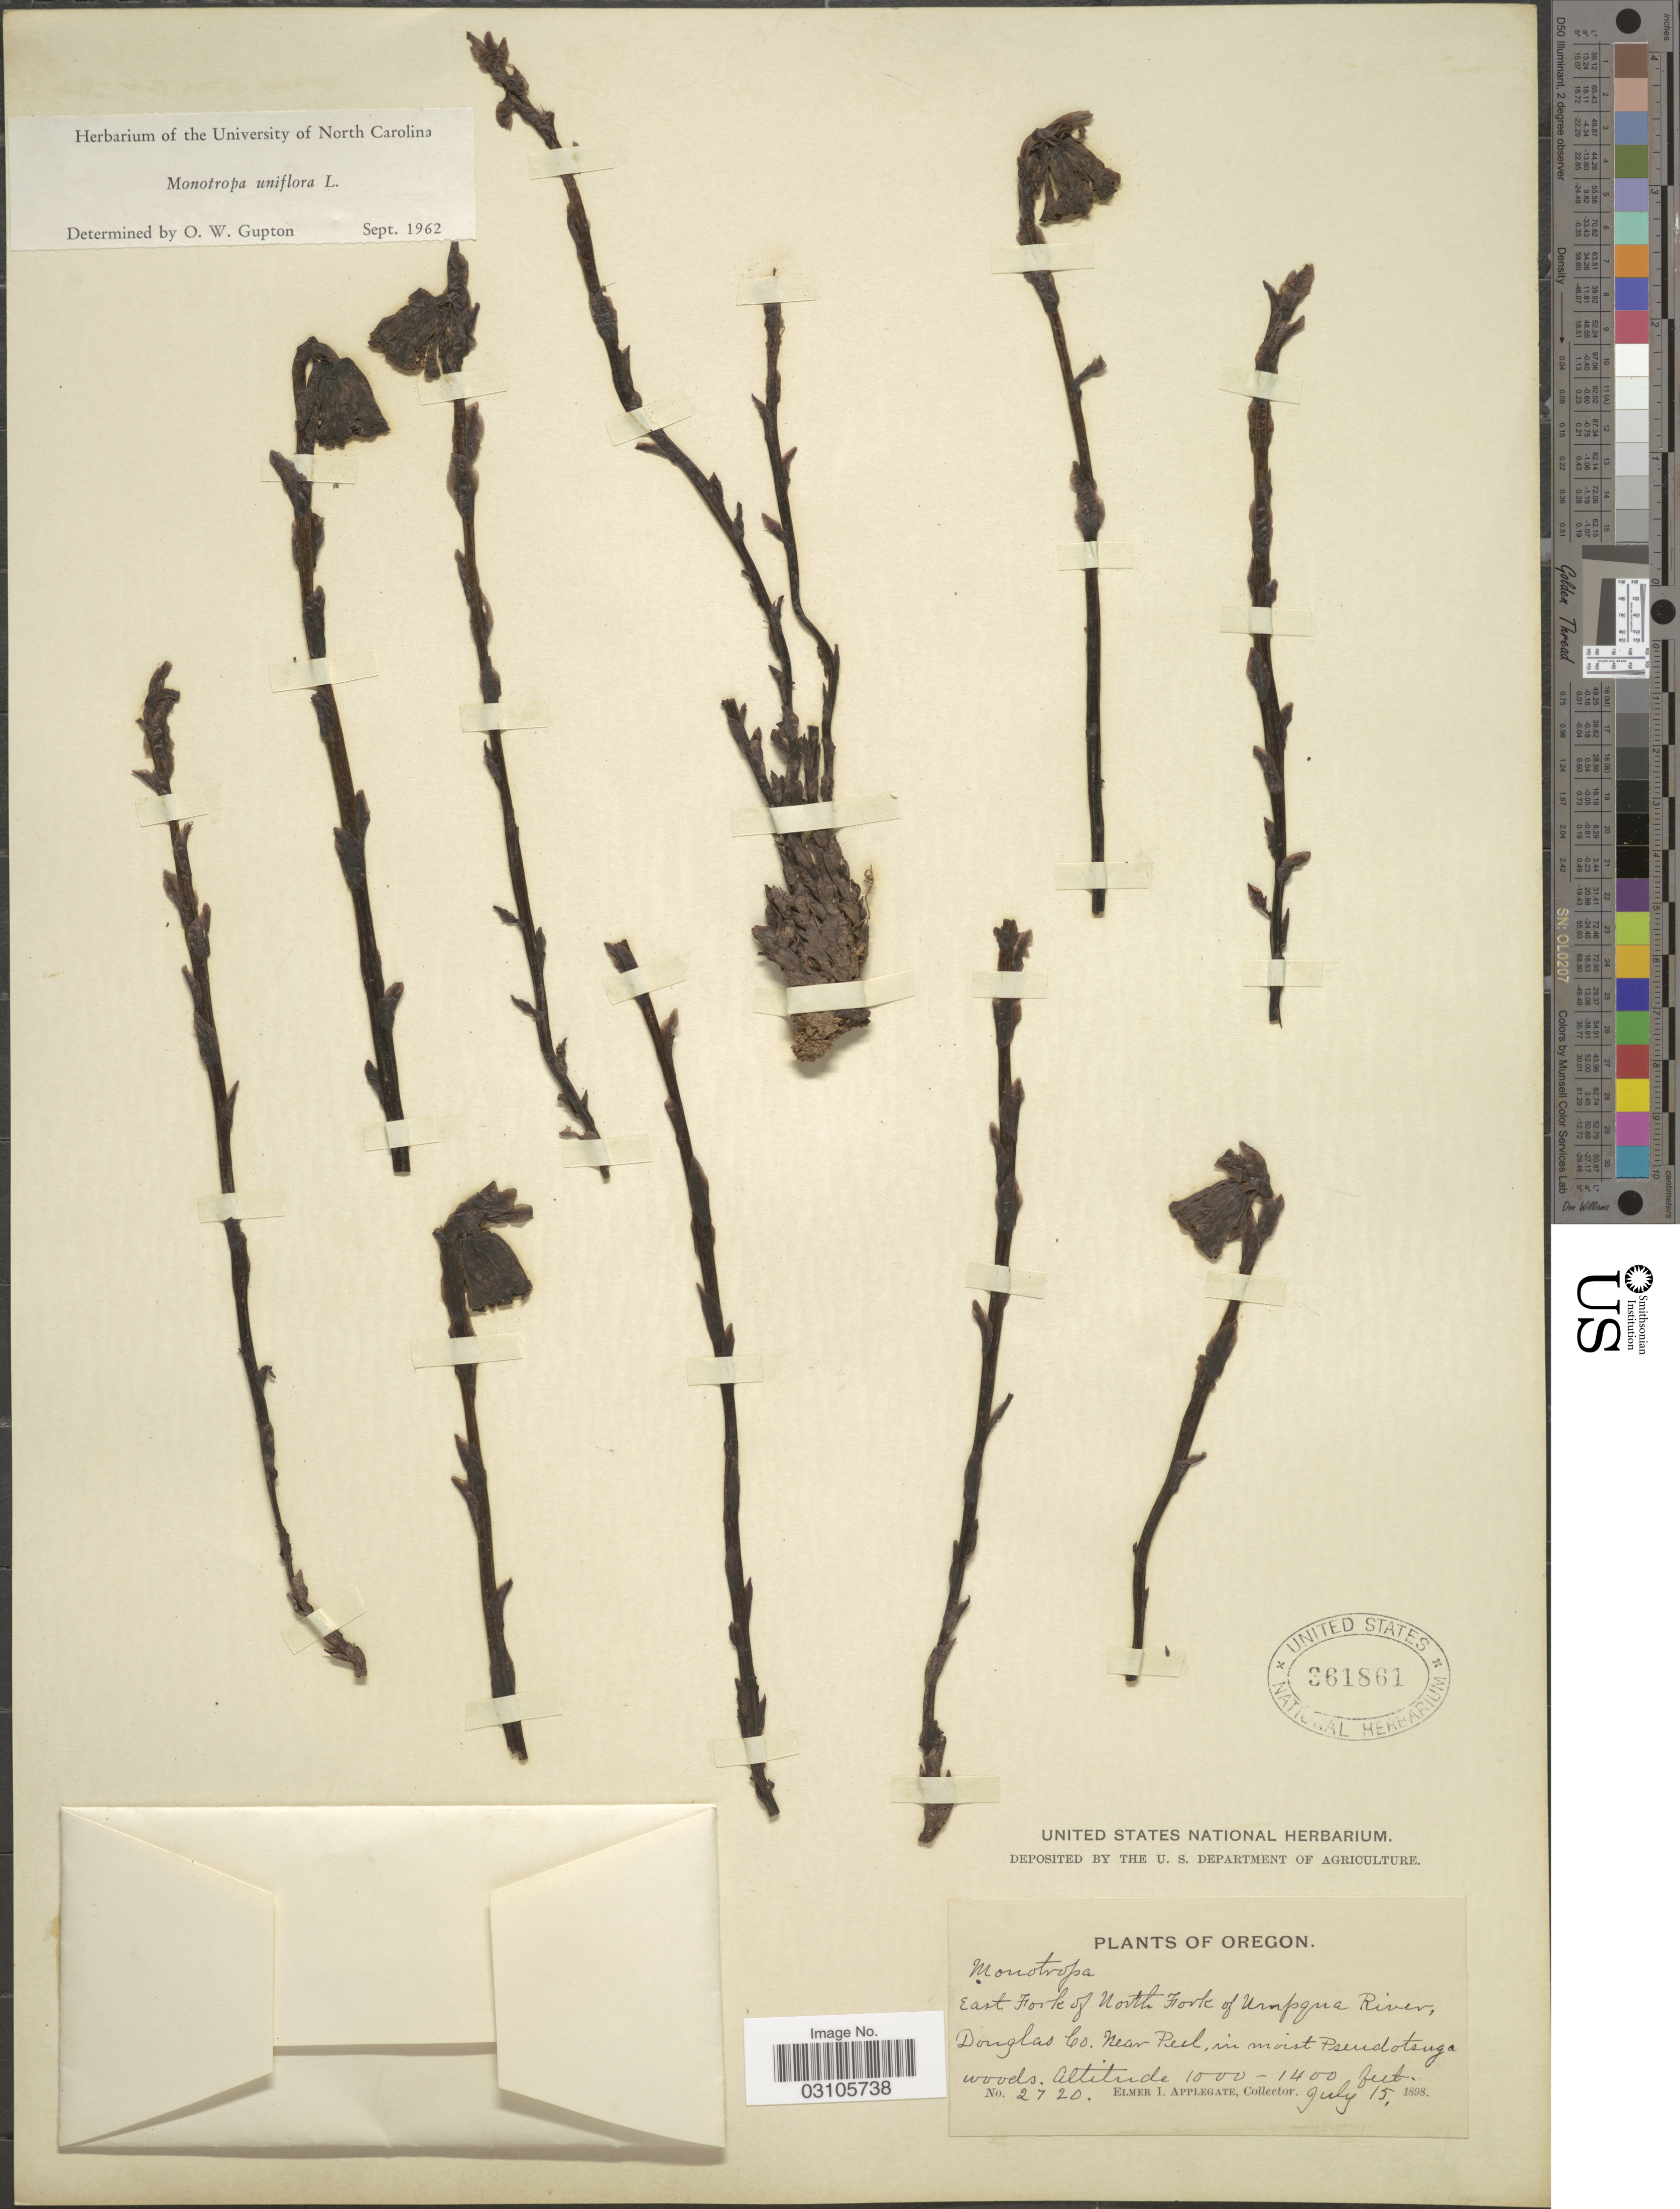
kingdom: Plantae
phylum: Tracheophyta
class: Magnoliopsida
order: Ericales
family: Ericaceae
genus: Monotropa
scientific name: Monotropa uniflora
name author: L.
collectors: E. I. Applegate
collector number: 2720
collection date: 1898-07-15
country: United States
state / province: Oregon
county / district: Douglas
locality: East Fork of North Fork of Umpqua River, Douglas Co. Near Peel, in moist Pseudotsuga.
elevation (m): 305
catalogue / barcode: US 361861